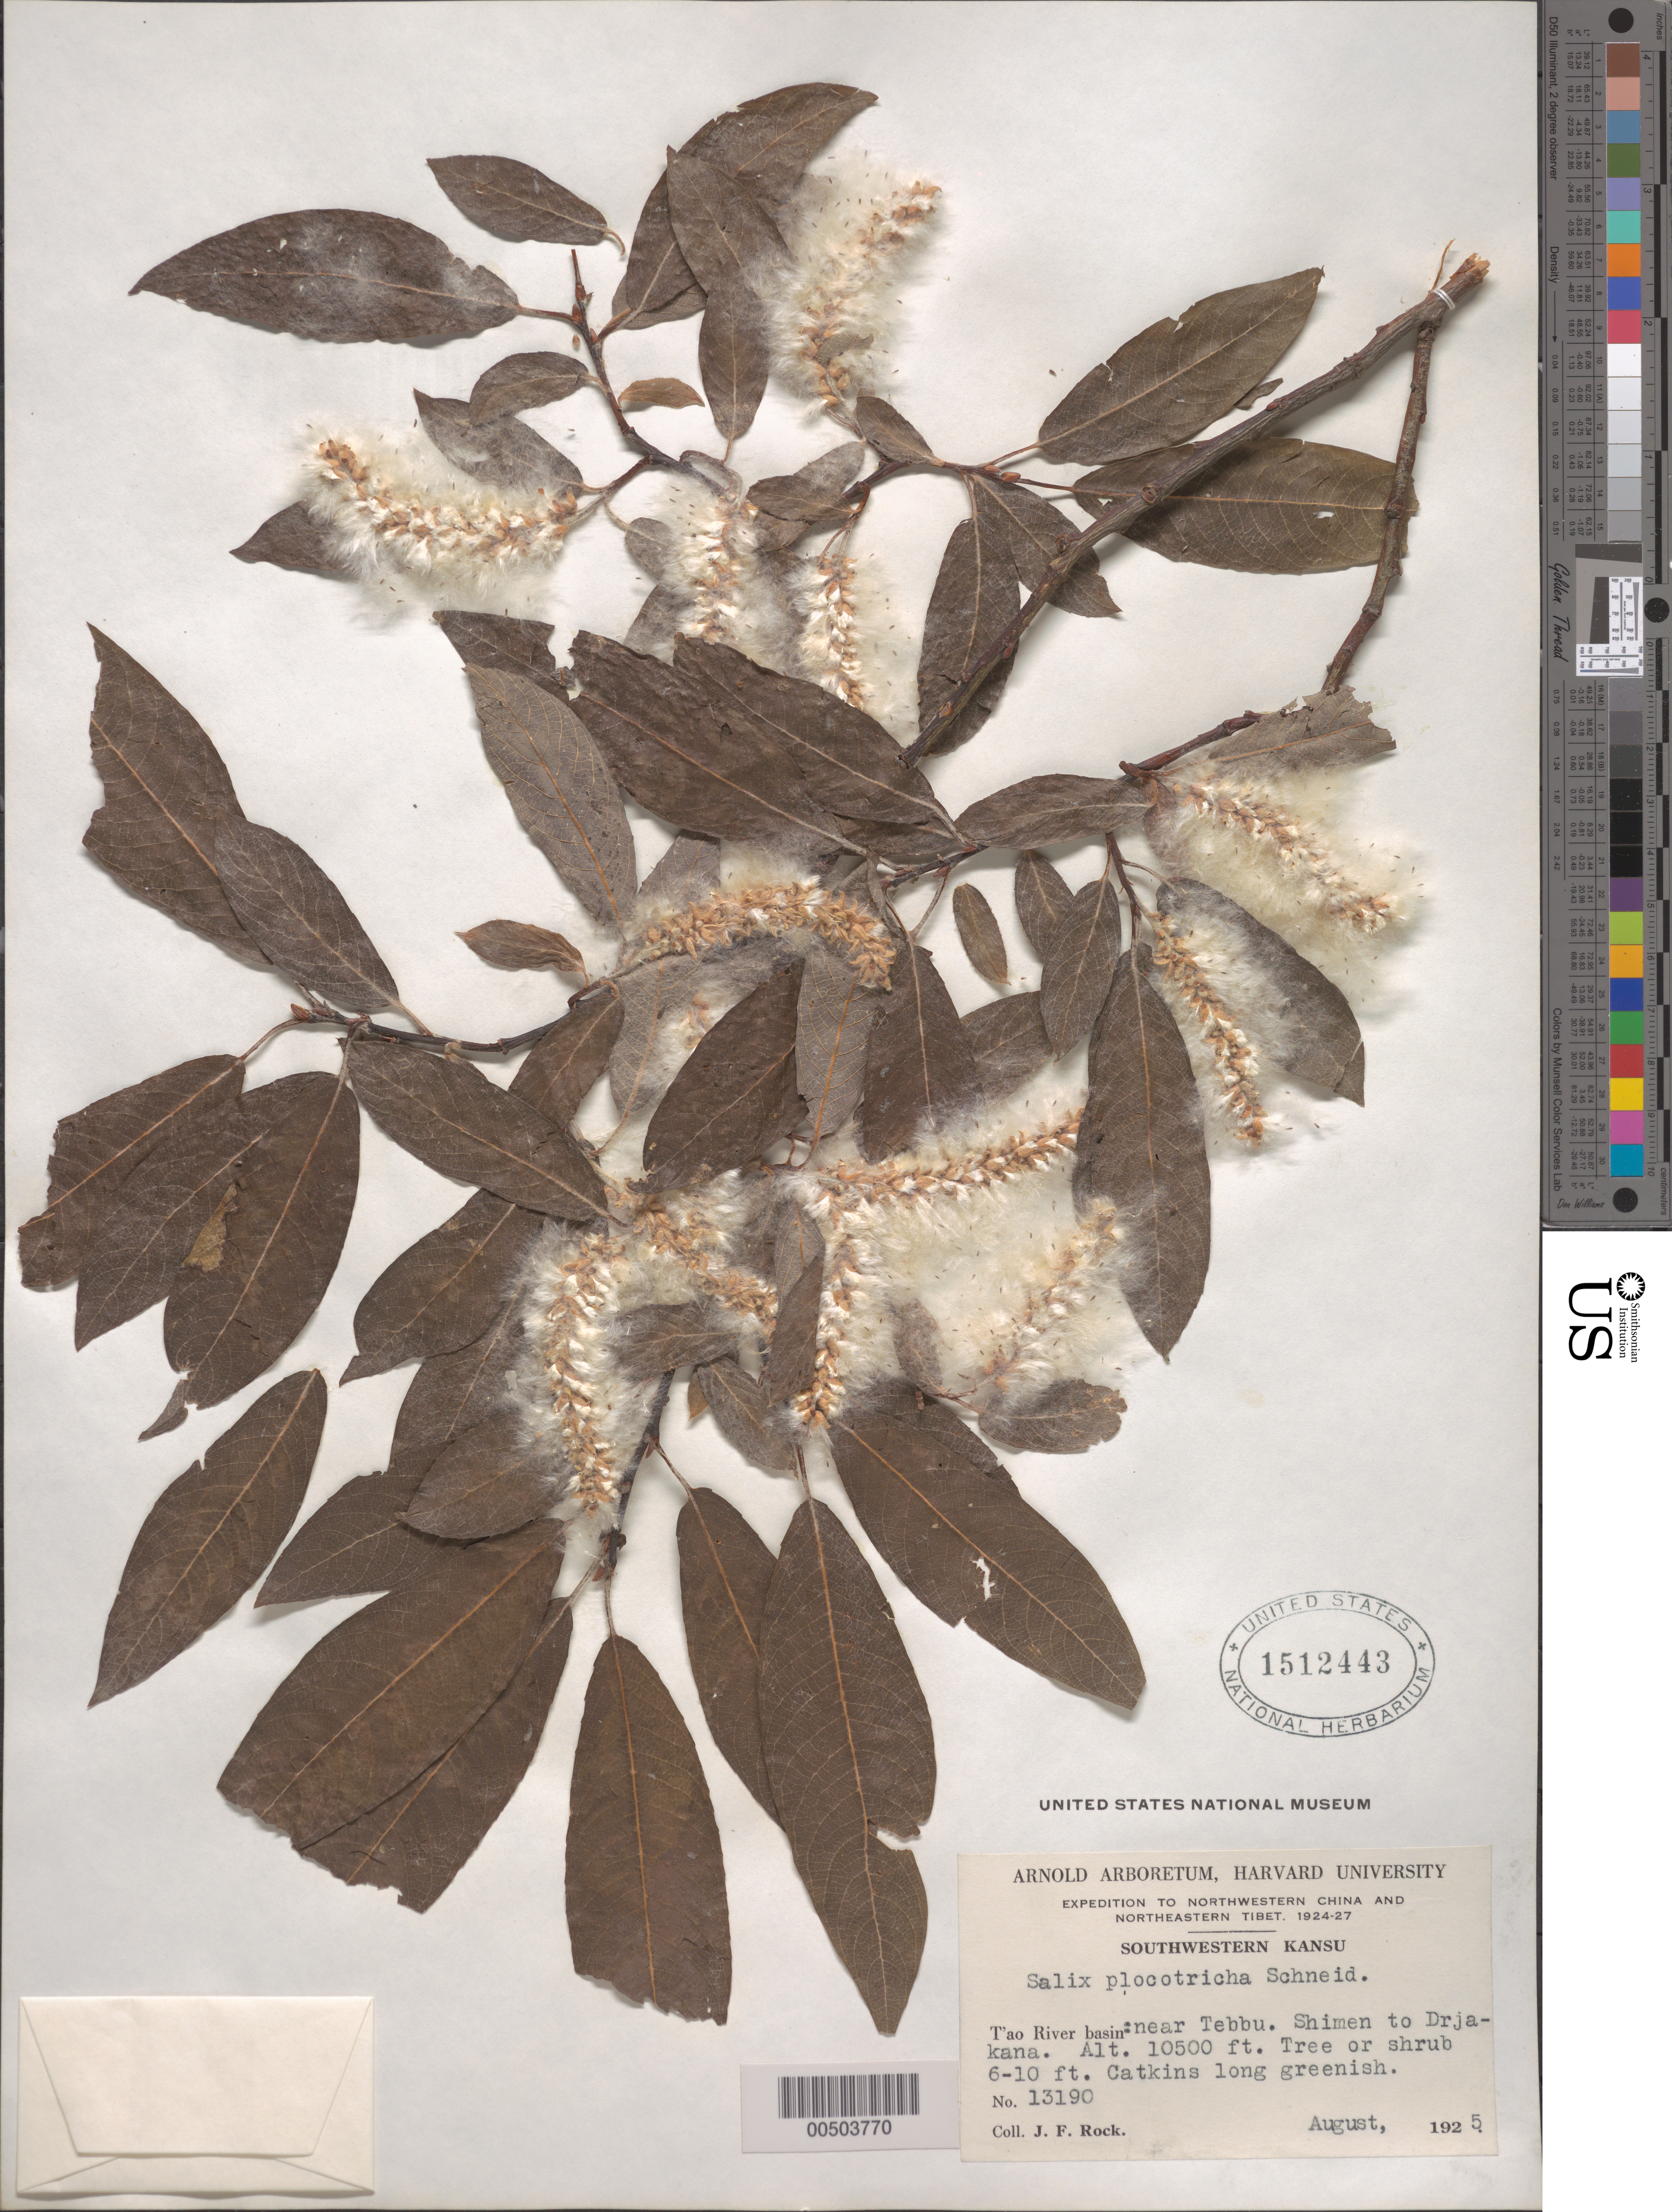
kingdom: Plantae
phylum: Tracheophyta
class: Magnoliopsida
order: Malpighiales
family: Salicaceae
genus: Salix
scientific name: Salix plocotricha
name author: C.K. Schneid. in Sarg.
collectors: J. F. Rock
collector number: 13190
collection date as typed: Aug 1925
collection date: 1925-08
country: China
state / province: Gansu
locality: Tao River basin: near Tebbu. Shimen to Drjakana.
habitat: Tree or shrub 6-10 ft. Catkins long greenish.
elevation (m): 3200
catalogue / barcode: US 1512443